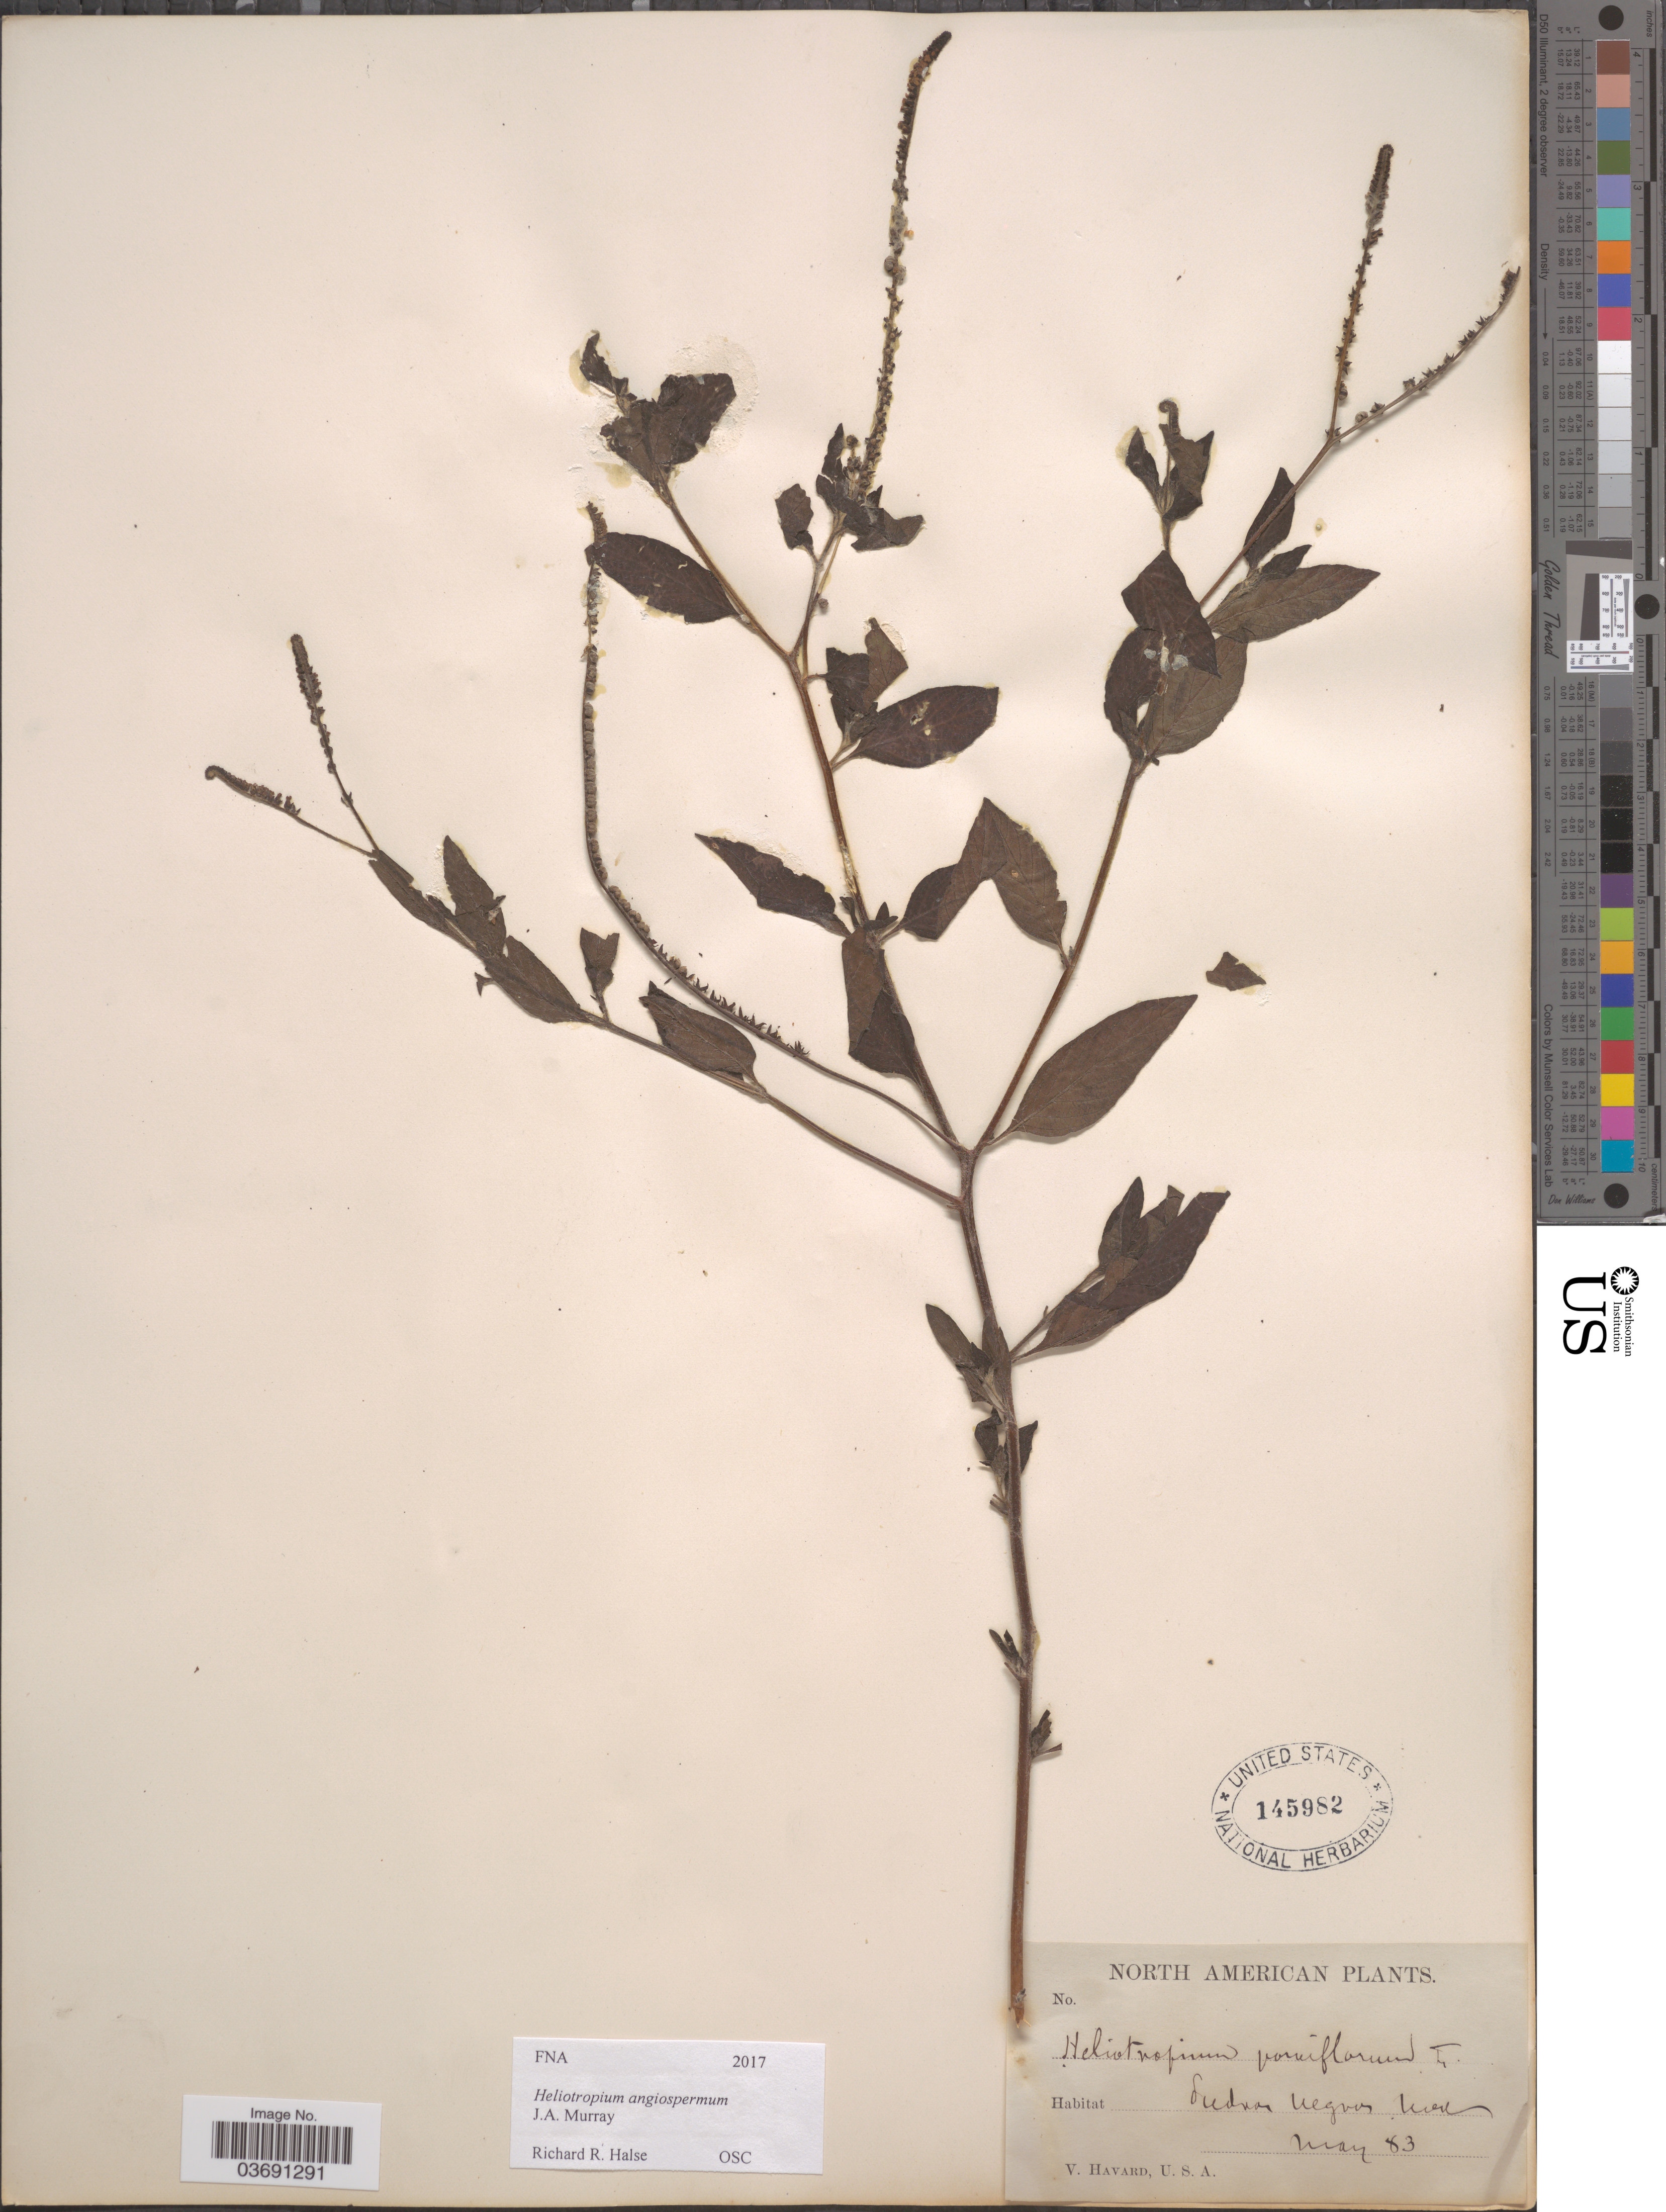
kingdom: Plantae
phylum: Tracheophyta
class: Magnoliopsida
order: Boraginales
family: Heliotropiaceae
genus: Heliotropium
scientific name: Heliotropium angiospermum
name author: Murray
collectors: V. Havard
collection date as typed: Transcribed d/m/y: /5/83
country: Mexico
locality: North American. Piedras Negras Mex.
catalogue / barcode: US 145982